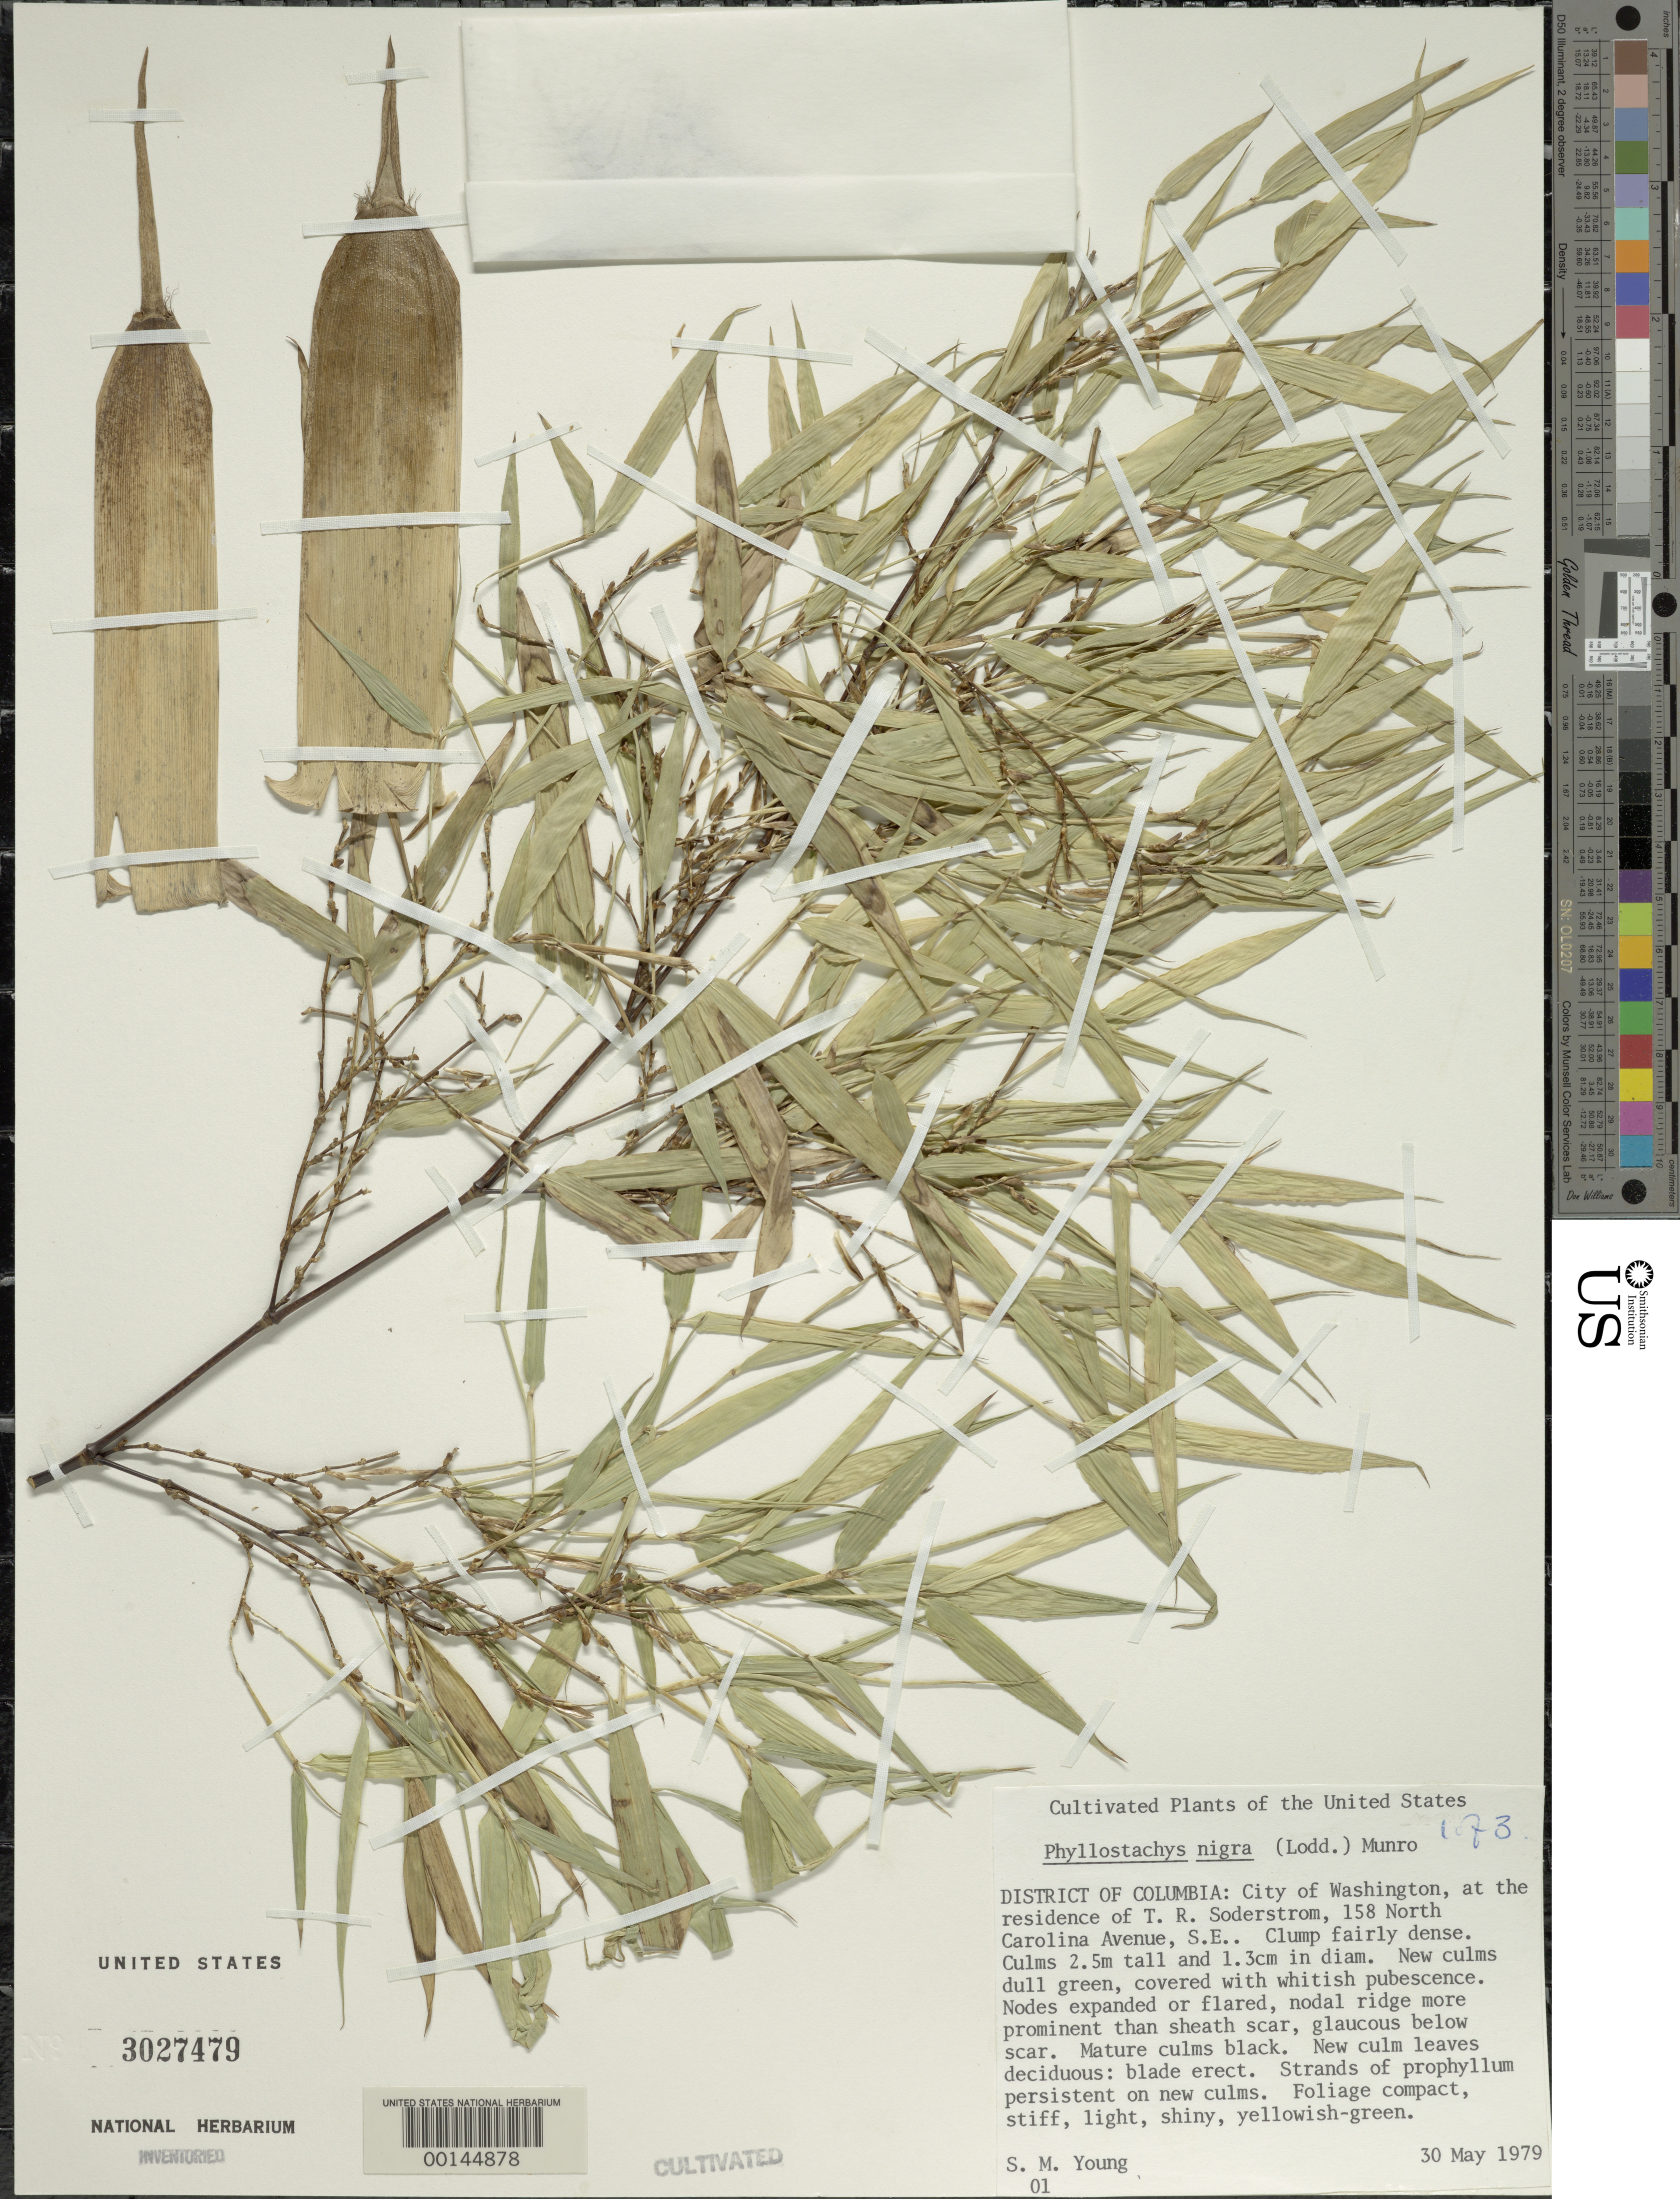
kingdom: Plantae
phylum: Tracheophyta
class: Liliopsida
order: Poales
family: Poaceae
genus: Phyllostachys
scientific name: Phyllostachys nigra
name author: (Lodd. ex Lindl.) Munro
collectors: S. Young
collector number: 01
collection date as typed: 30 May 1979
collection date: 1979-05-30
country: United States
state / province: District of Columbia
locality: Washington, d.c.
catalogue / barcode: US 3027479